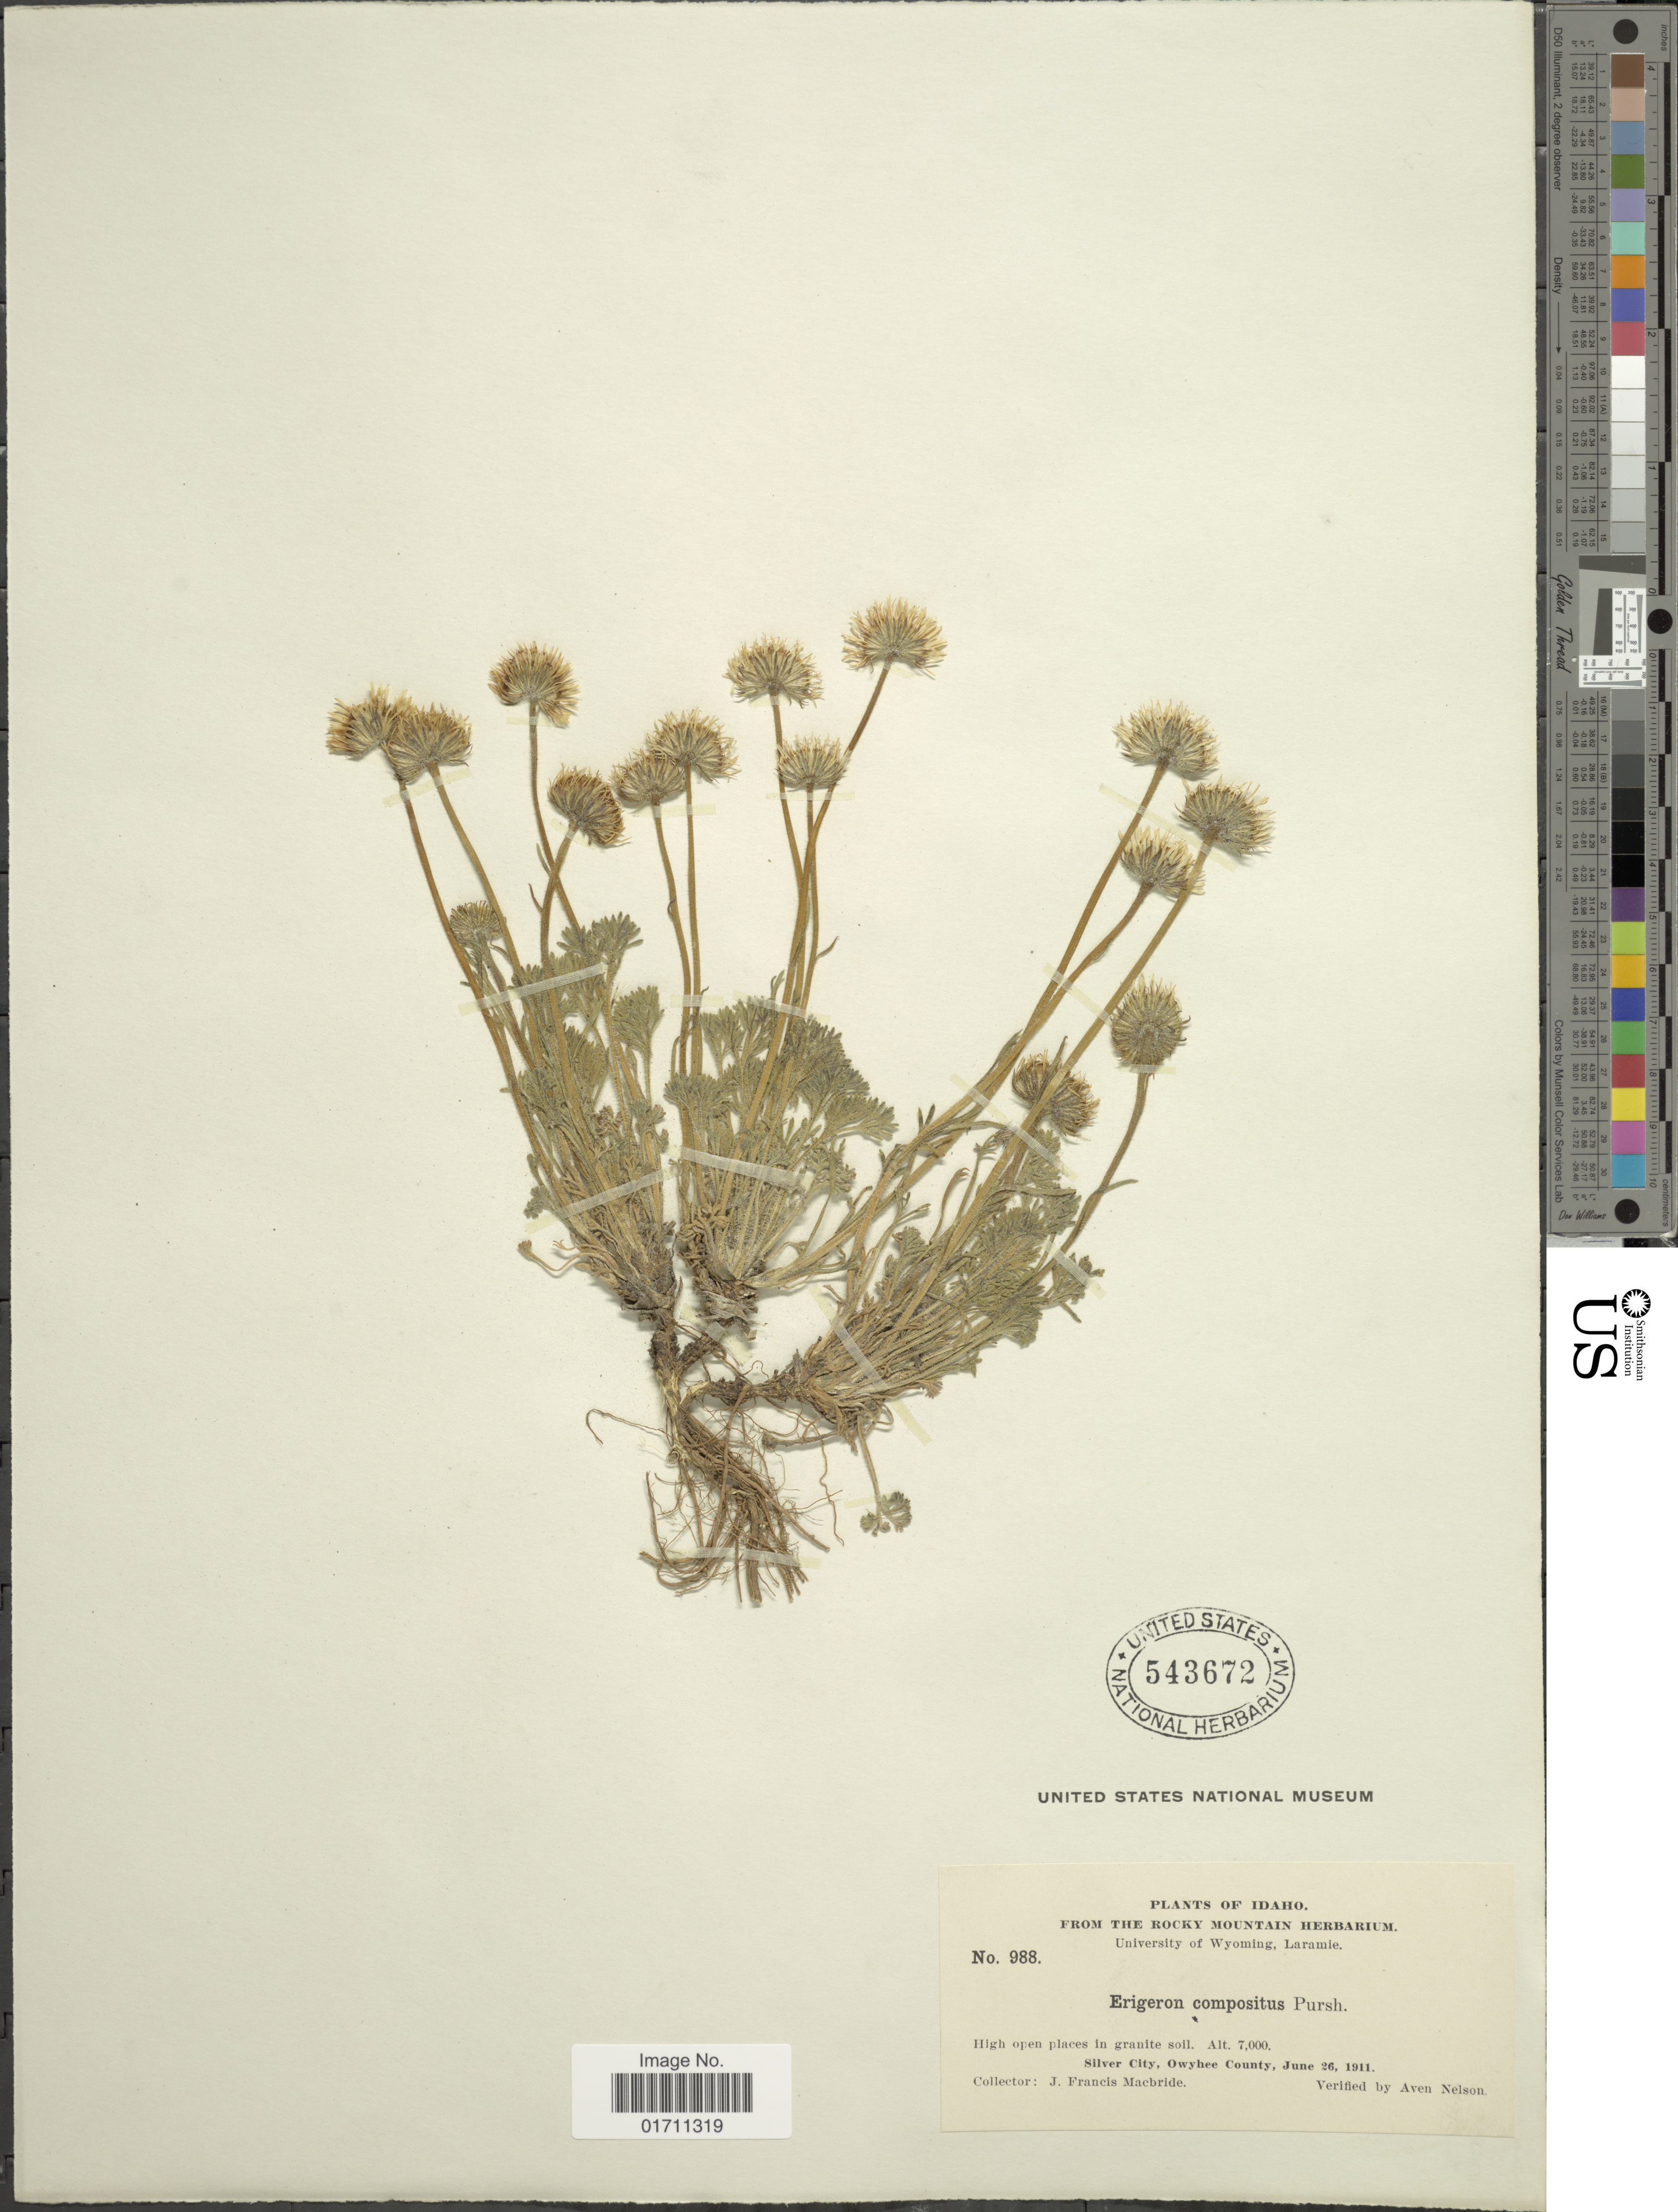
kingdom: Plantae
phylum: Tracheophyta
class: Magnoliopsida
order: Asterales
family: Asteraceae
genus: Erigeron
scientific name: Erigeron compositus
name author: Pursh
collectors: J. F. Macbride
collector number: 988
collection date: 1911-06-26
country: United States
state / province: Idaho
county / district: Owyhee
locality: High open places in granite soil, Silver City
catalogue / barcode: US 543672